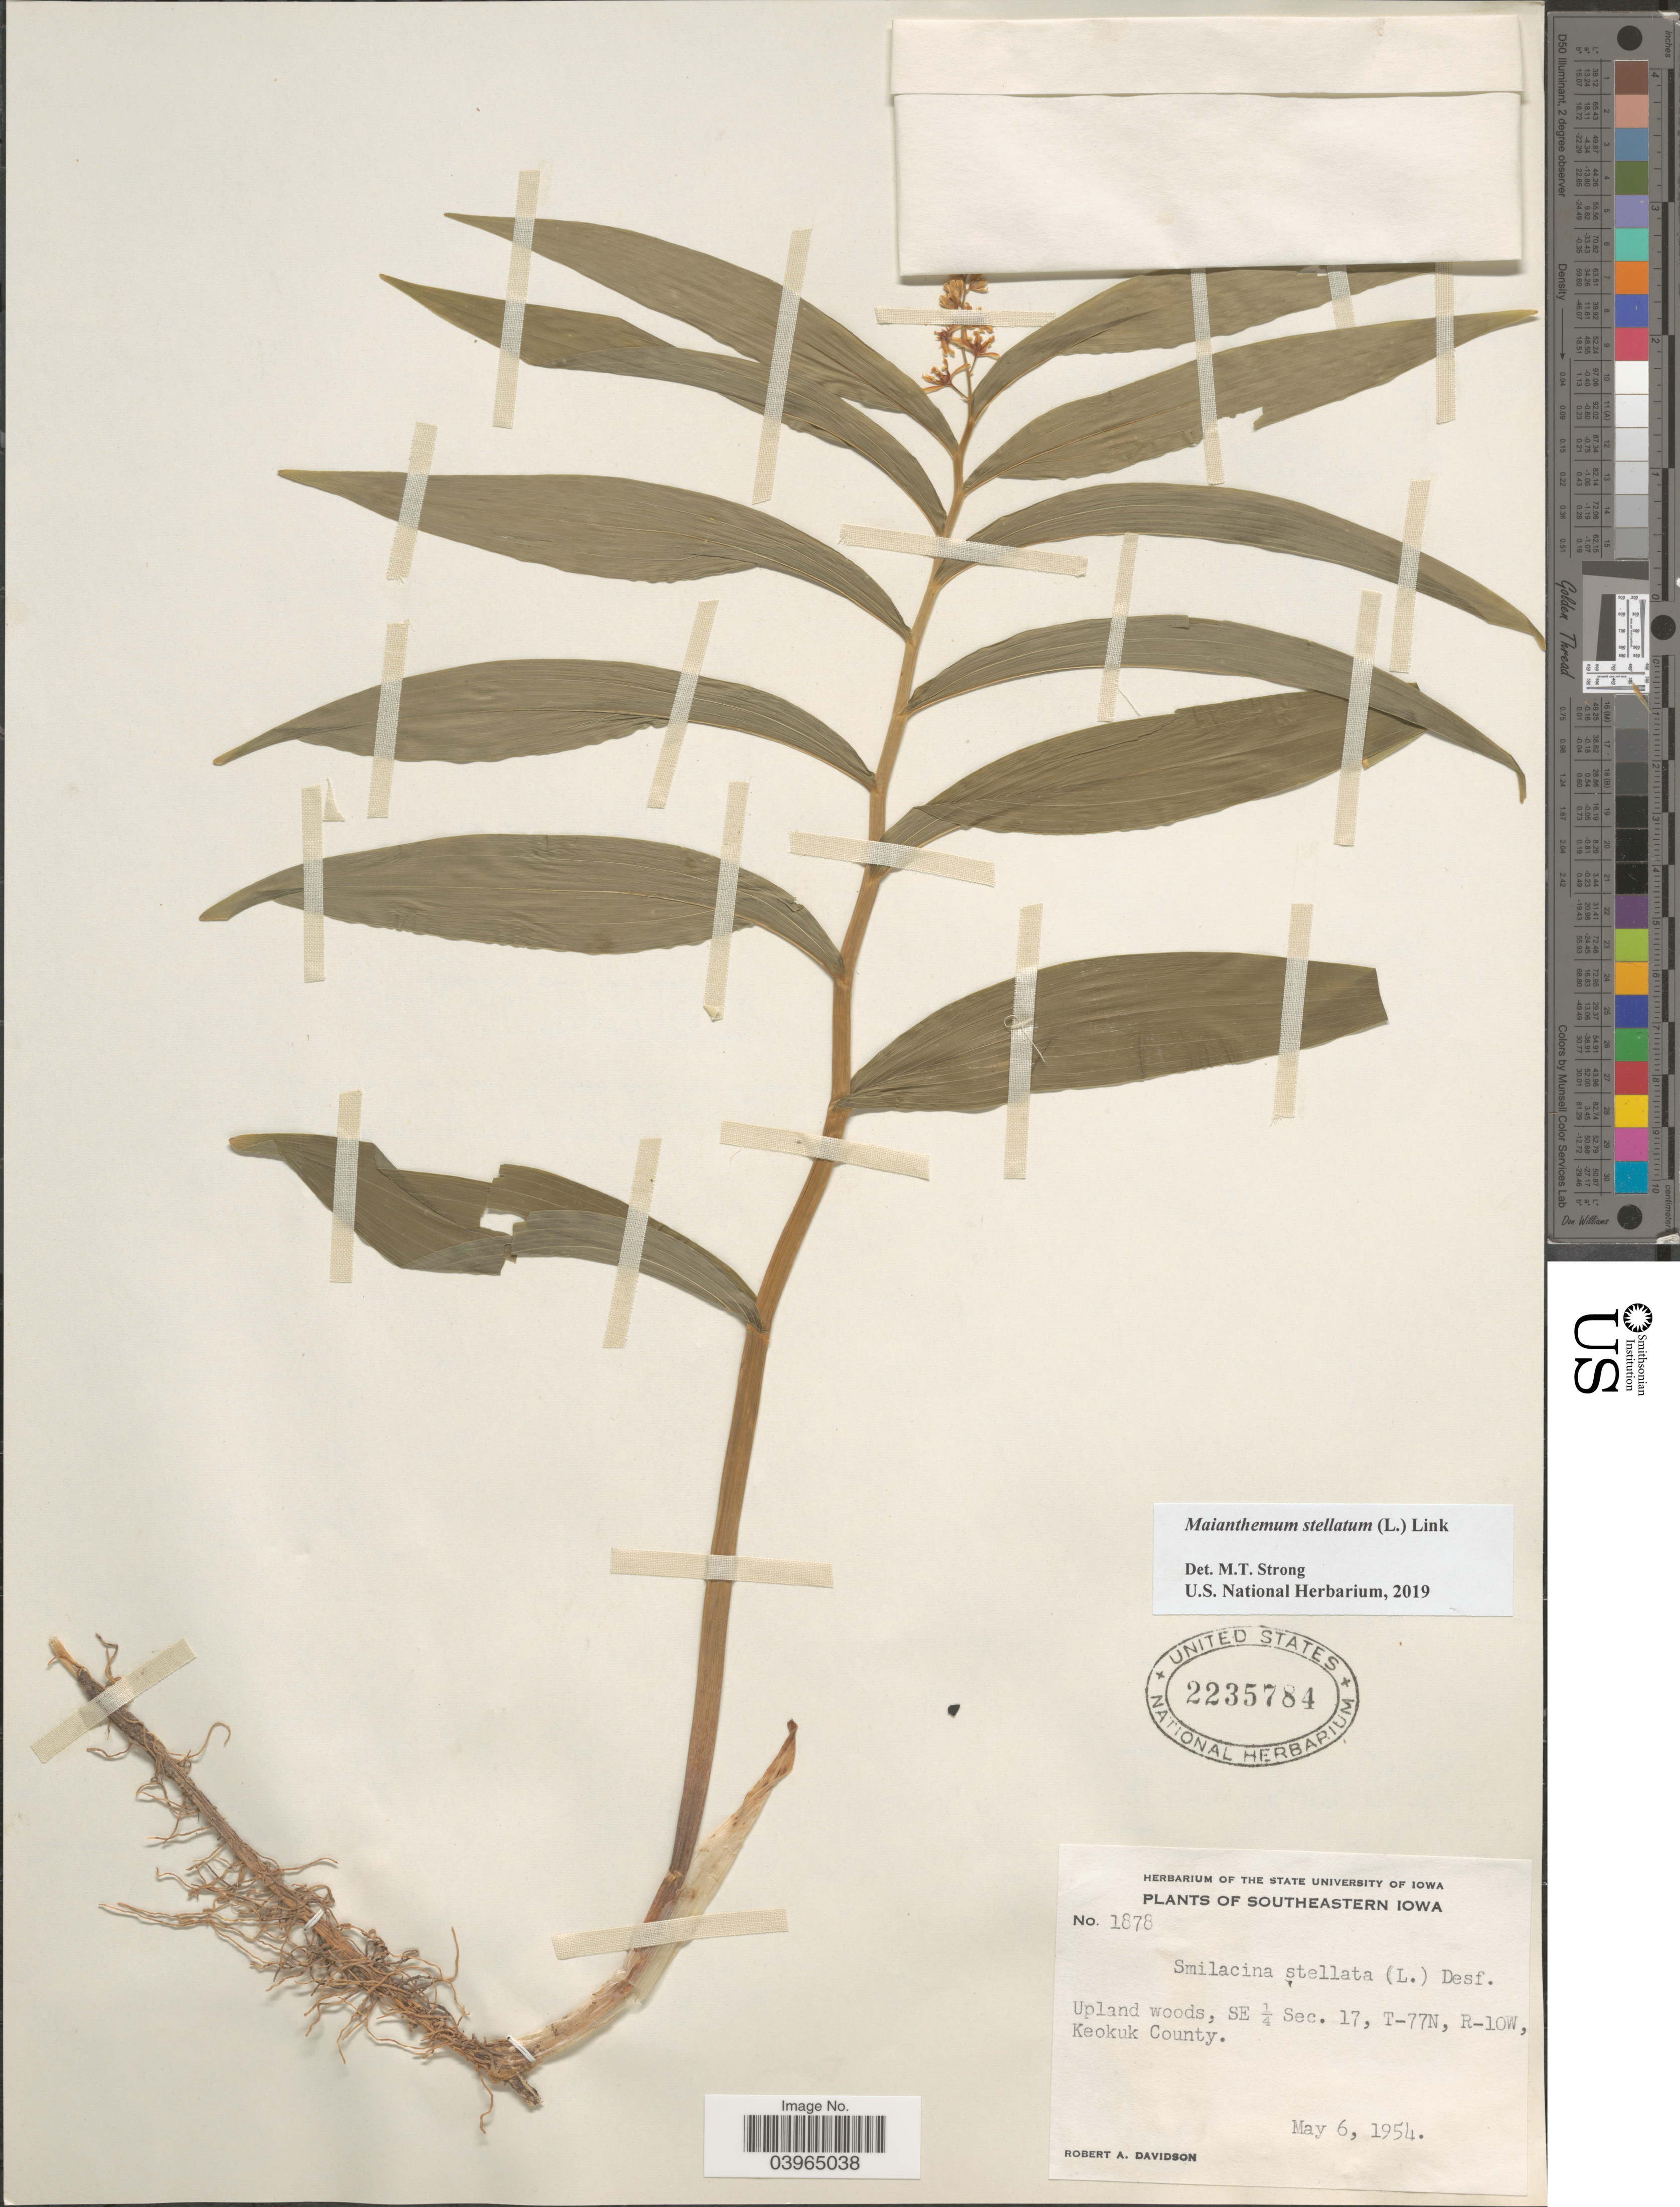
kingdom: Plantae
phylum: Tracheophyta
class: Liliopsida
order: Asparagales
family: Asparagaceae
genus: Maianthemum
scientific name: Maianthemum stellatum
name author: (L.) Link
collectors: R. A. Davidson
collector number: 1878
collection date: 1954-05-06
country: United States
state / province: Iowa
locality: Southeastern Iowa. Uplands woods, SE ¼ Sec. 17, T-77N, R-10W, Keokuk County.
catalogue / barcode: US 2235784